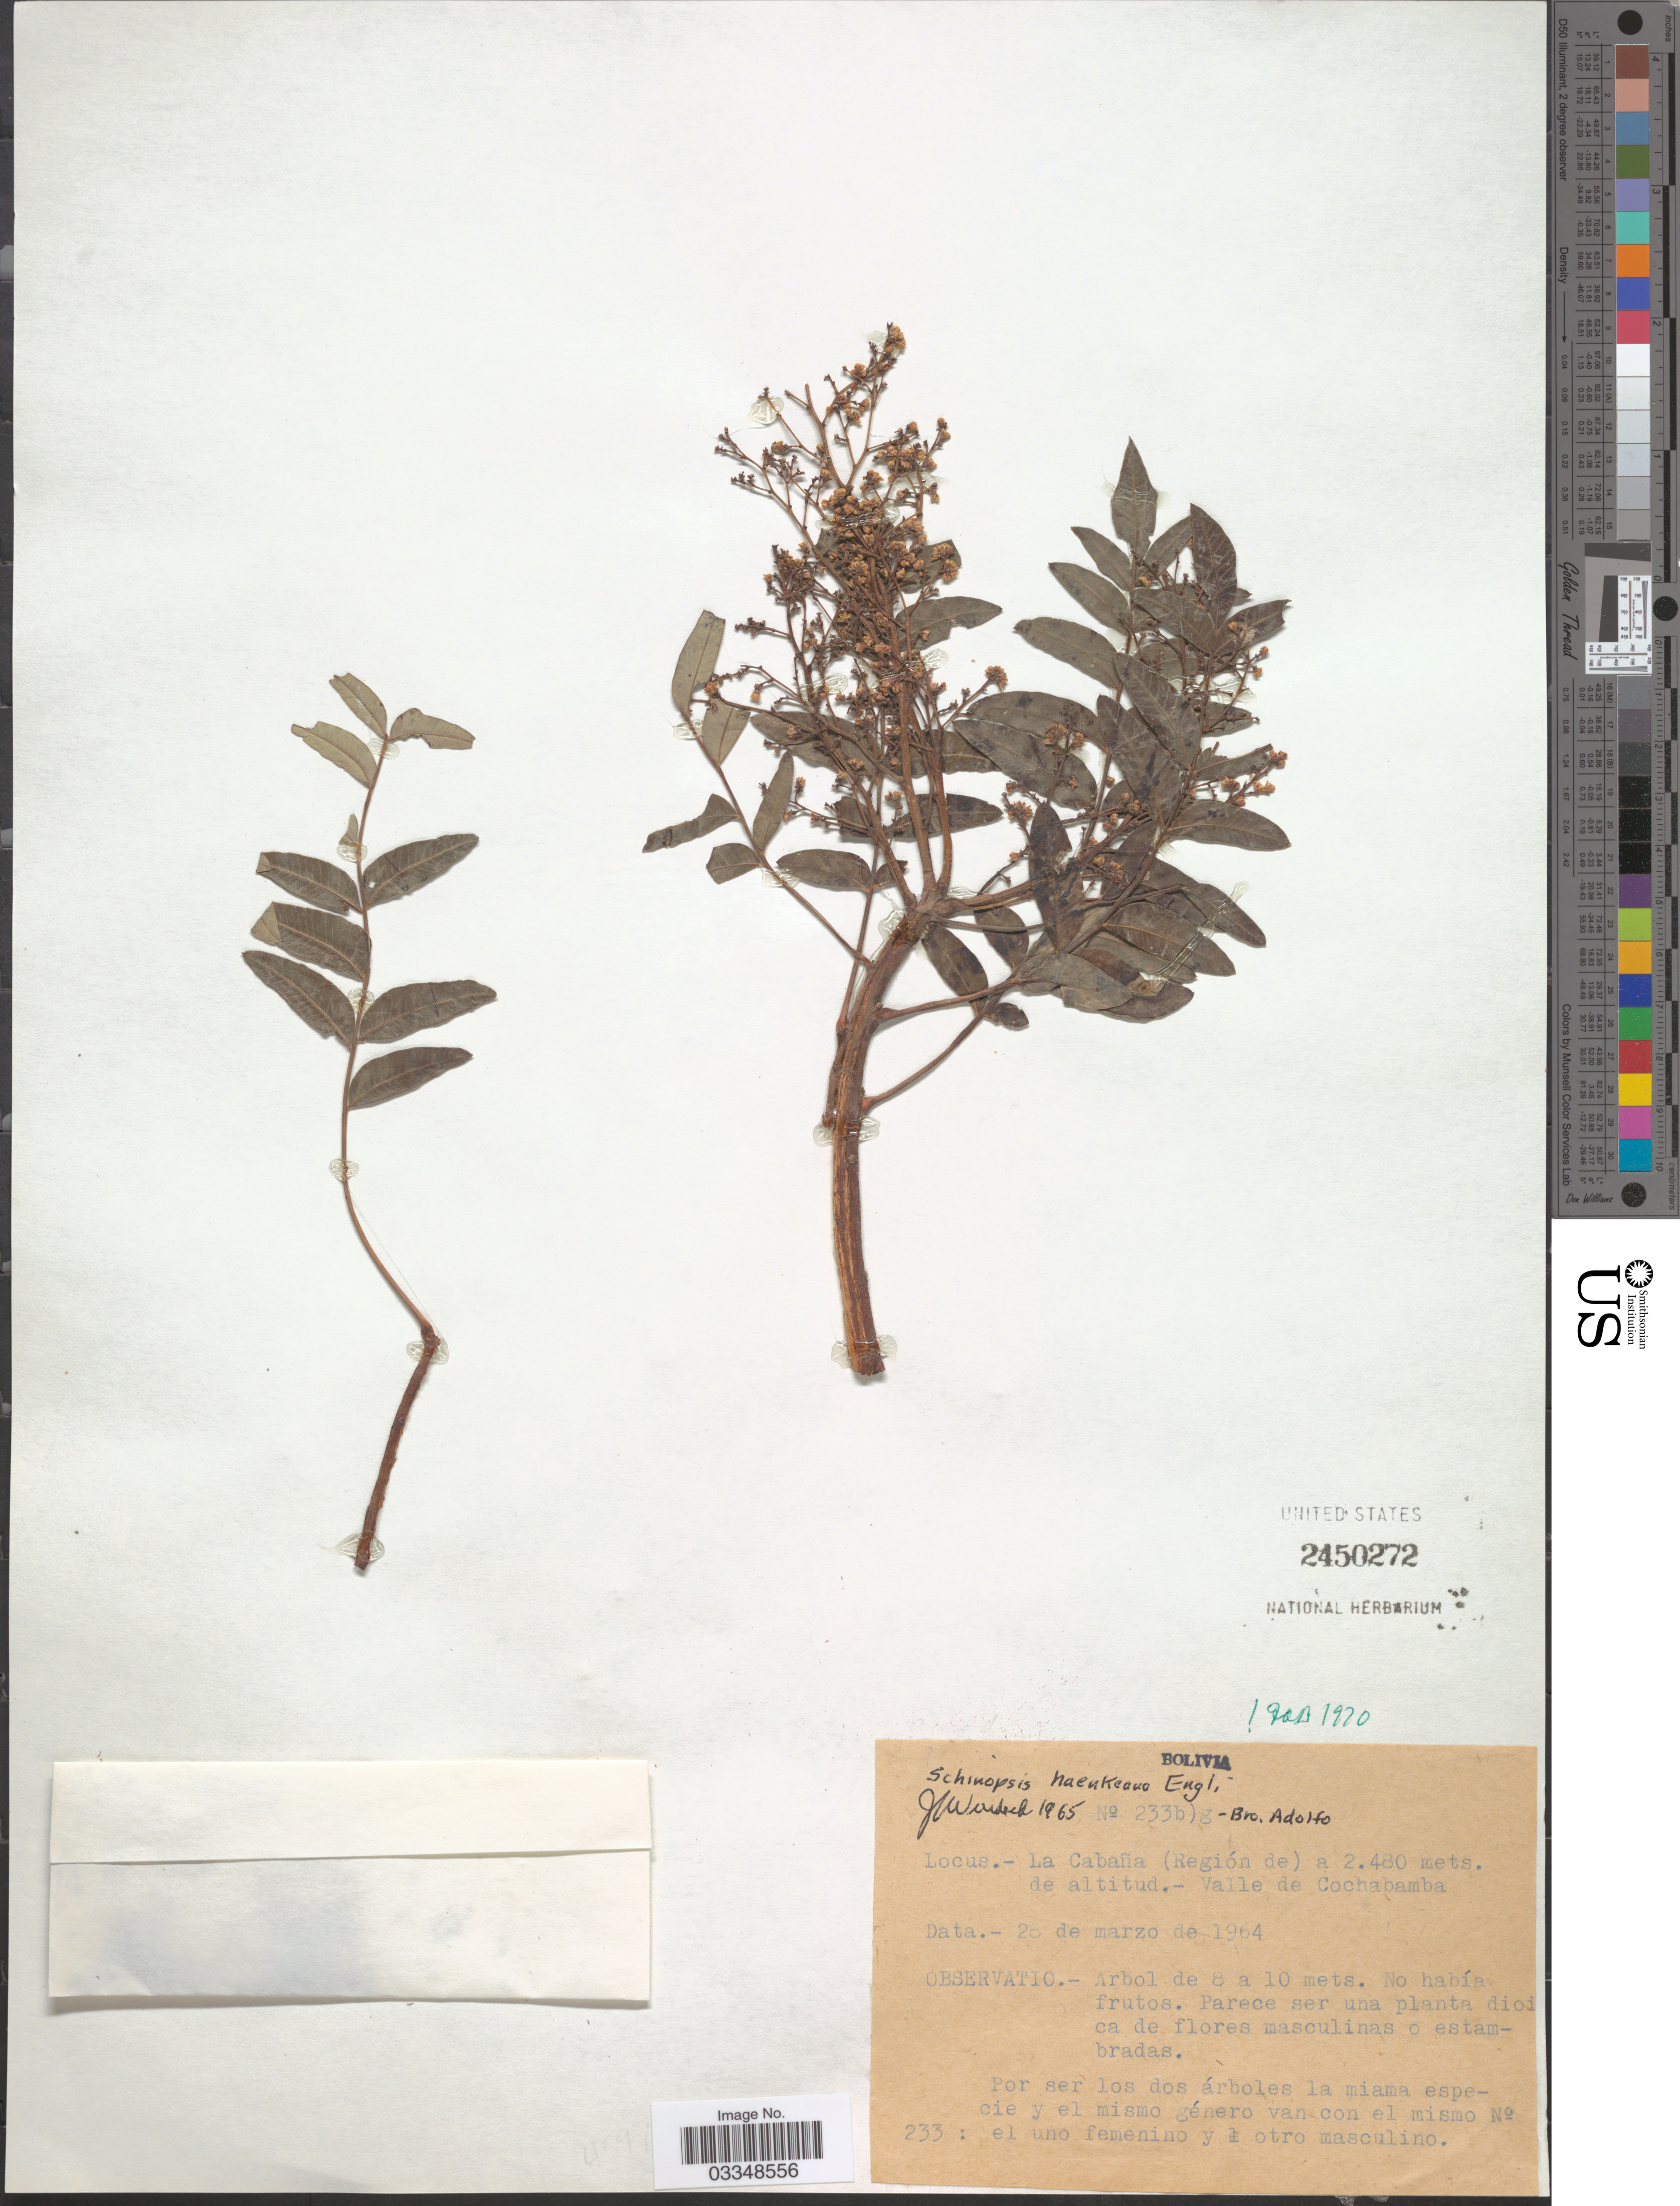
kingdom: Plantae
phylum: Tracheophyta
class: Magnoliopsida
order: Sapindales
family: Anacardiaceae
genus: Schinopsis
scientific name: Schinopsis haenkeana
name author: Engl.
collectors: Bro. Adolfo M.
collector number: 233b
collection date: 1964-03-28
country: Bolivia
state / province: Cochabamba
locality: La Cabaña (Región de). Valle de Cochabamba.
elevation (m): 2480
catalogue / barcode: US 2450272